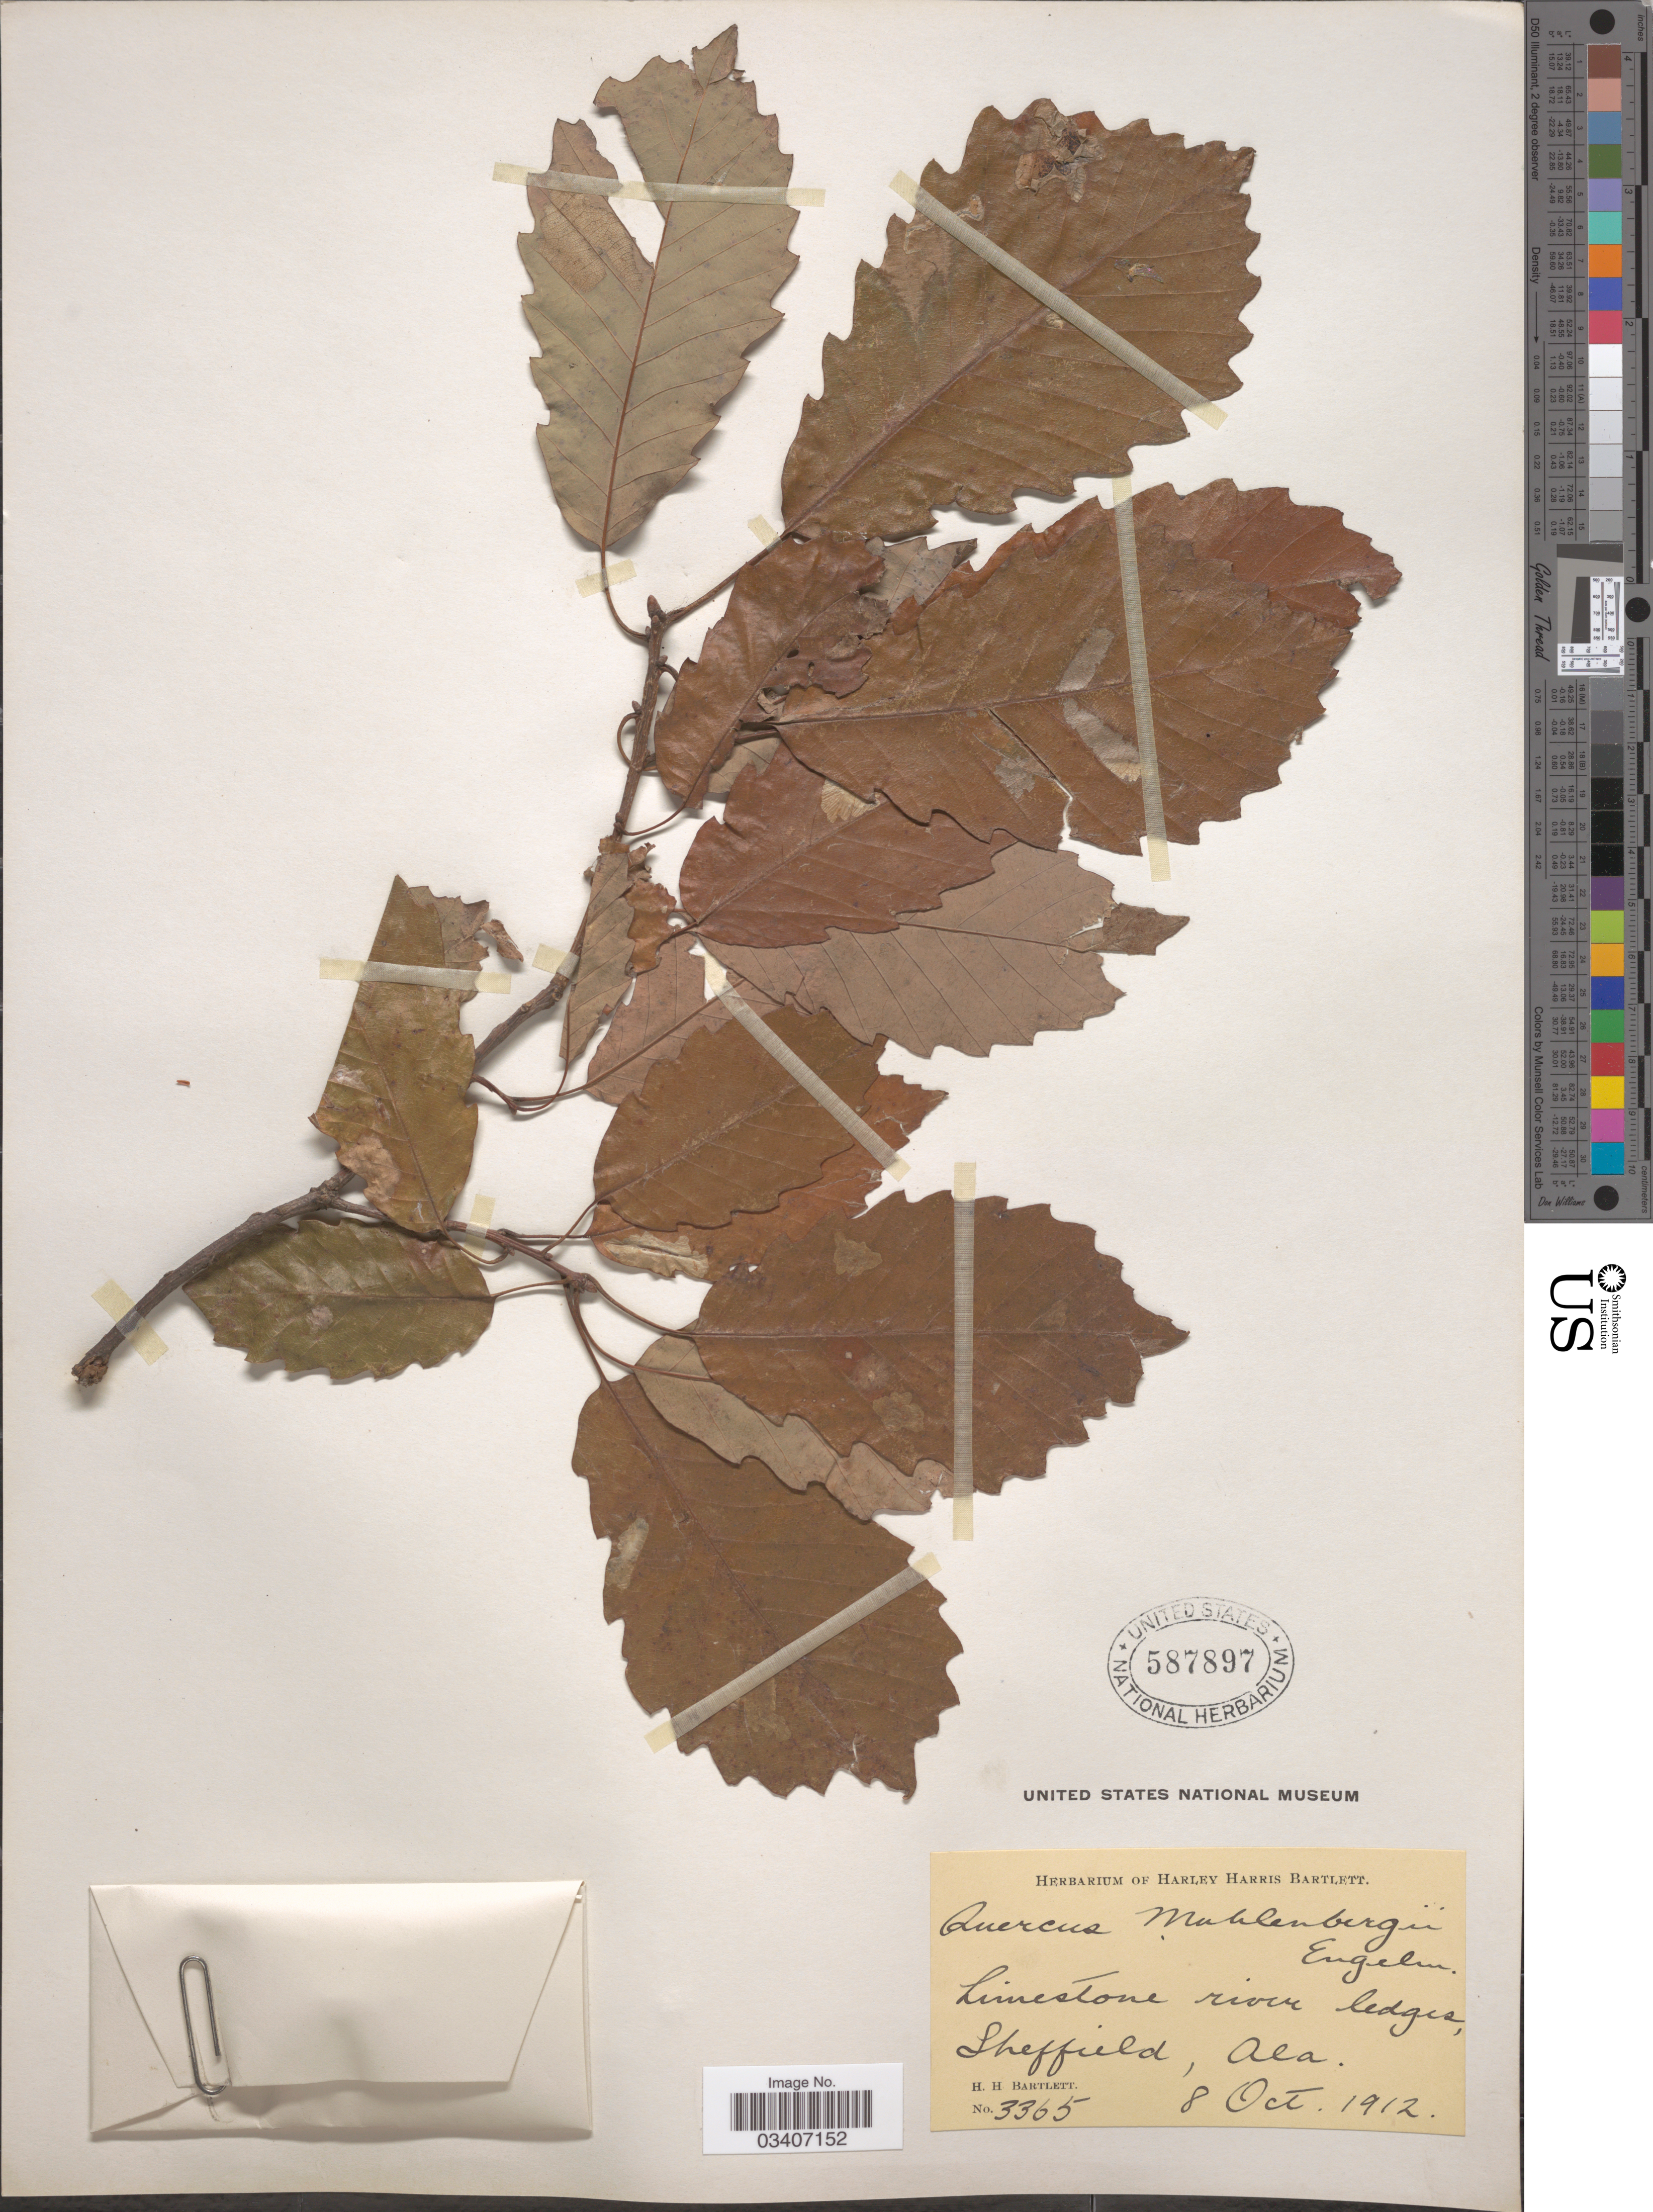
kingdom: Plantae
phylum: Tracheophyta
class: Magnoliopsida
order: Fagales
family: Fagaceae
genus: Quercus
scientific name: Quercus muehlenbergii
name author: Engelm.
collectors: H. H. Bartlett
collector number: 3365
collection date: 1912-10-08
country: United States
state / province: Alabama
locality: Limestone river ledges, Sheffield.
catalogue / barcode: US 587897